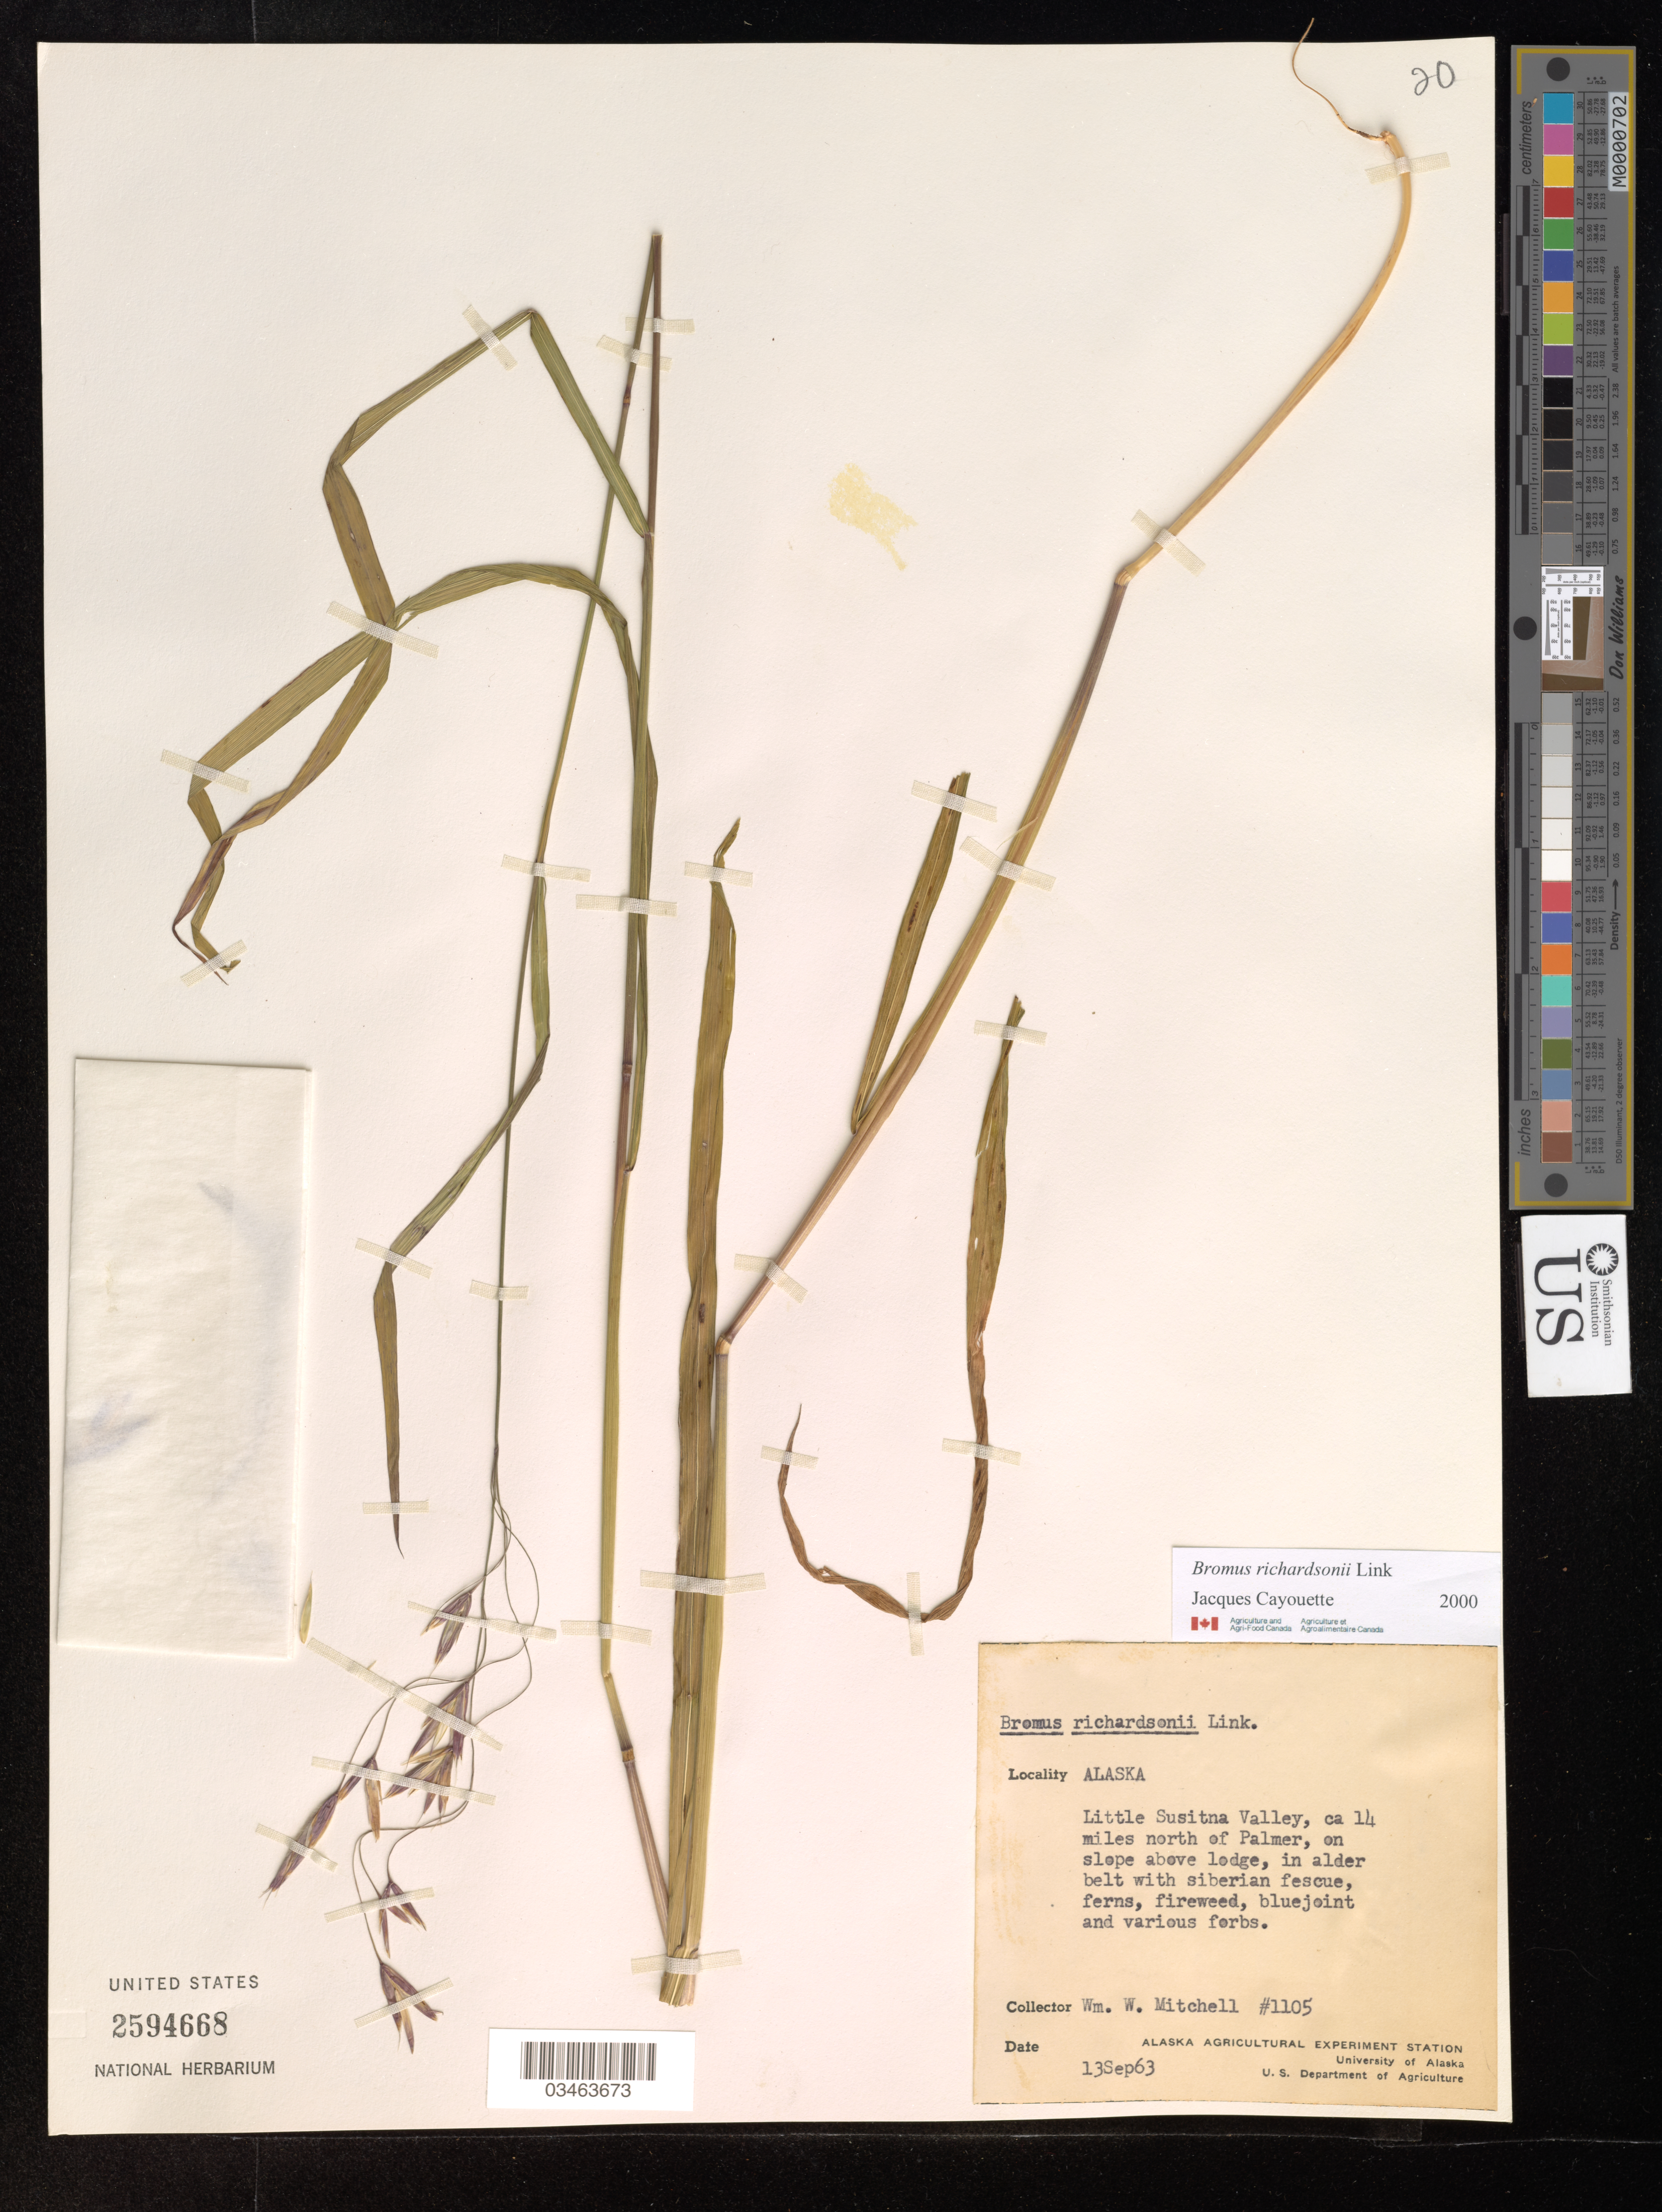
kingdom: Plantae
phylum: Tracheophyta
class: Liliopsida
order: Poales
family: Poaceae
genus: Bromus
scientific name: Bromus richardsonii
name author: Link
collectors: W. Mitchell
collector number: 1105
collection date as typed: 13 9 63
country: United States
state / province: Alaska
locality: Little Susitna Valley, ca 14 miles north of Palmer, on slope above ledge.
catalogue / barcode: US 2594668